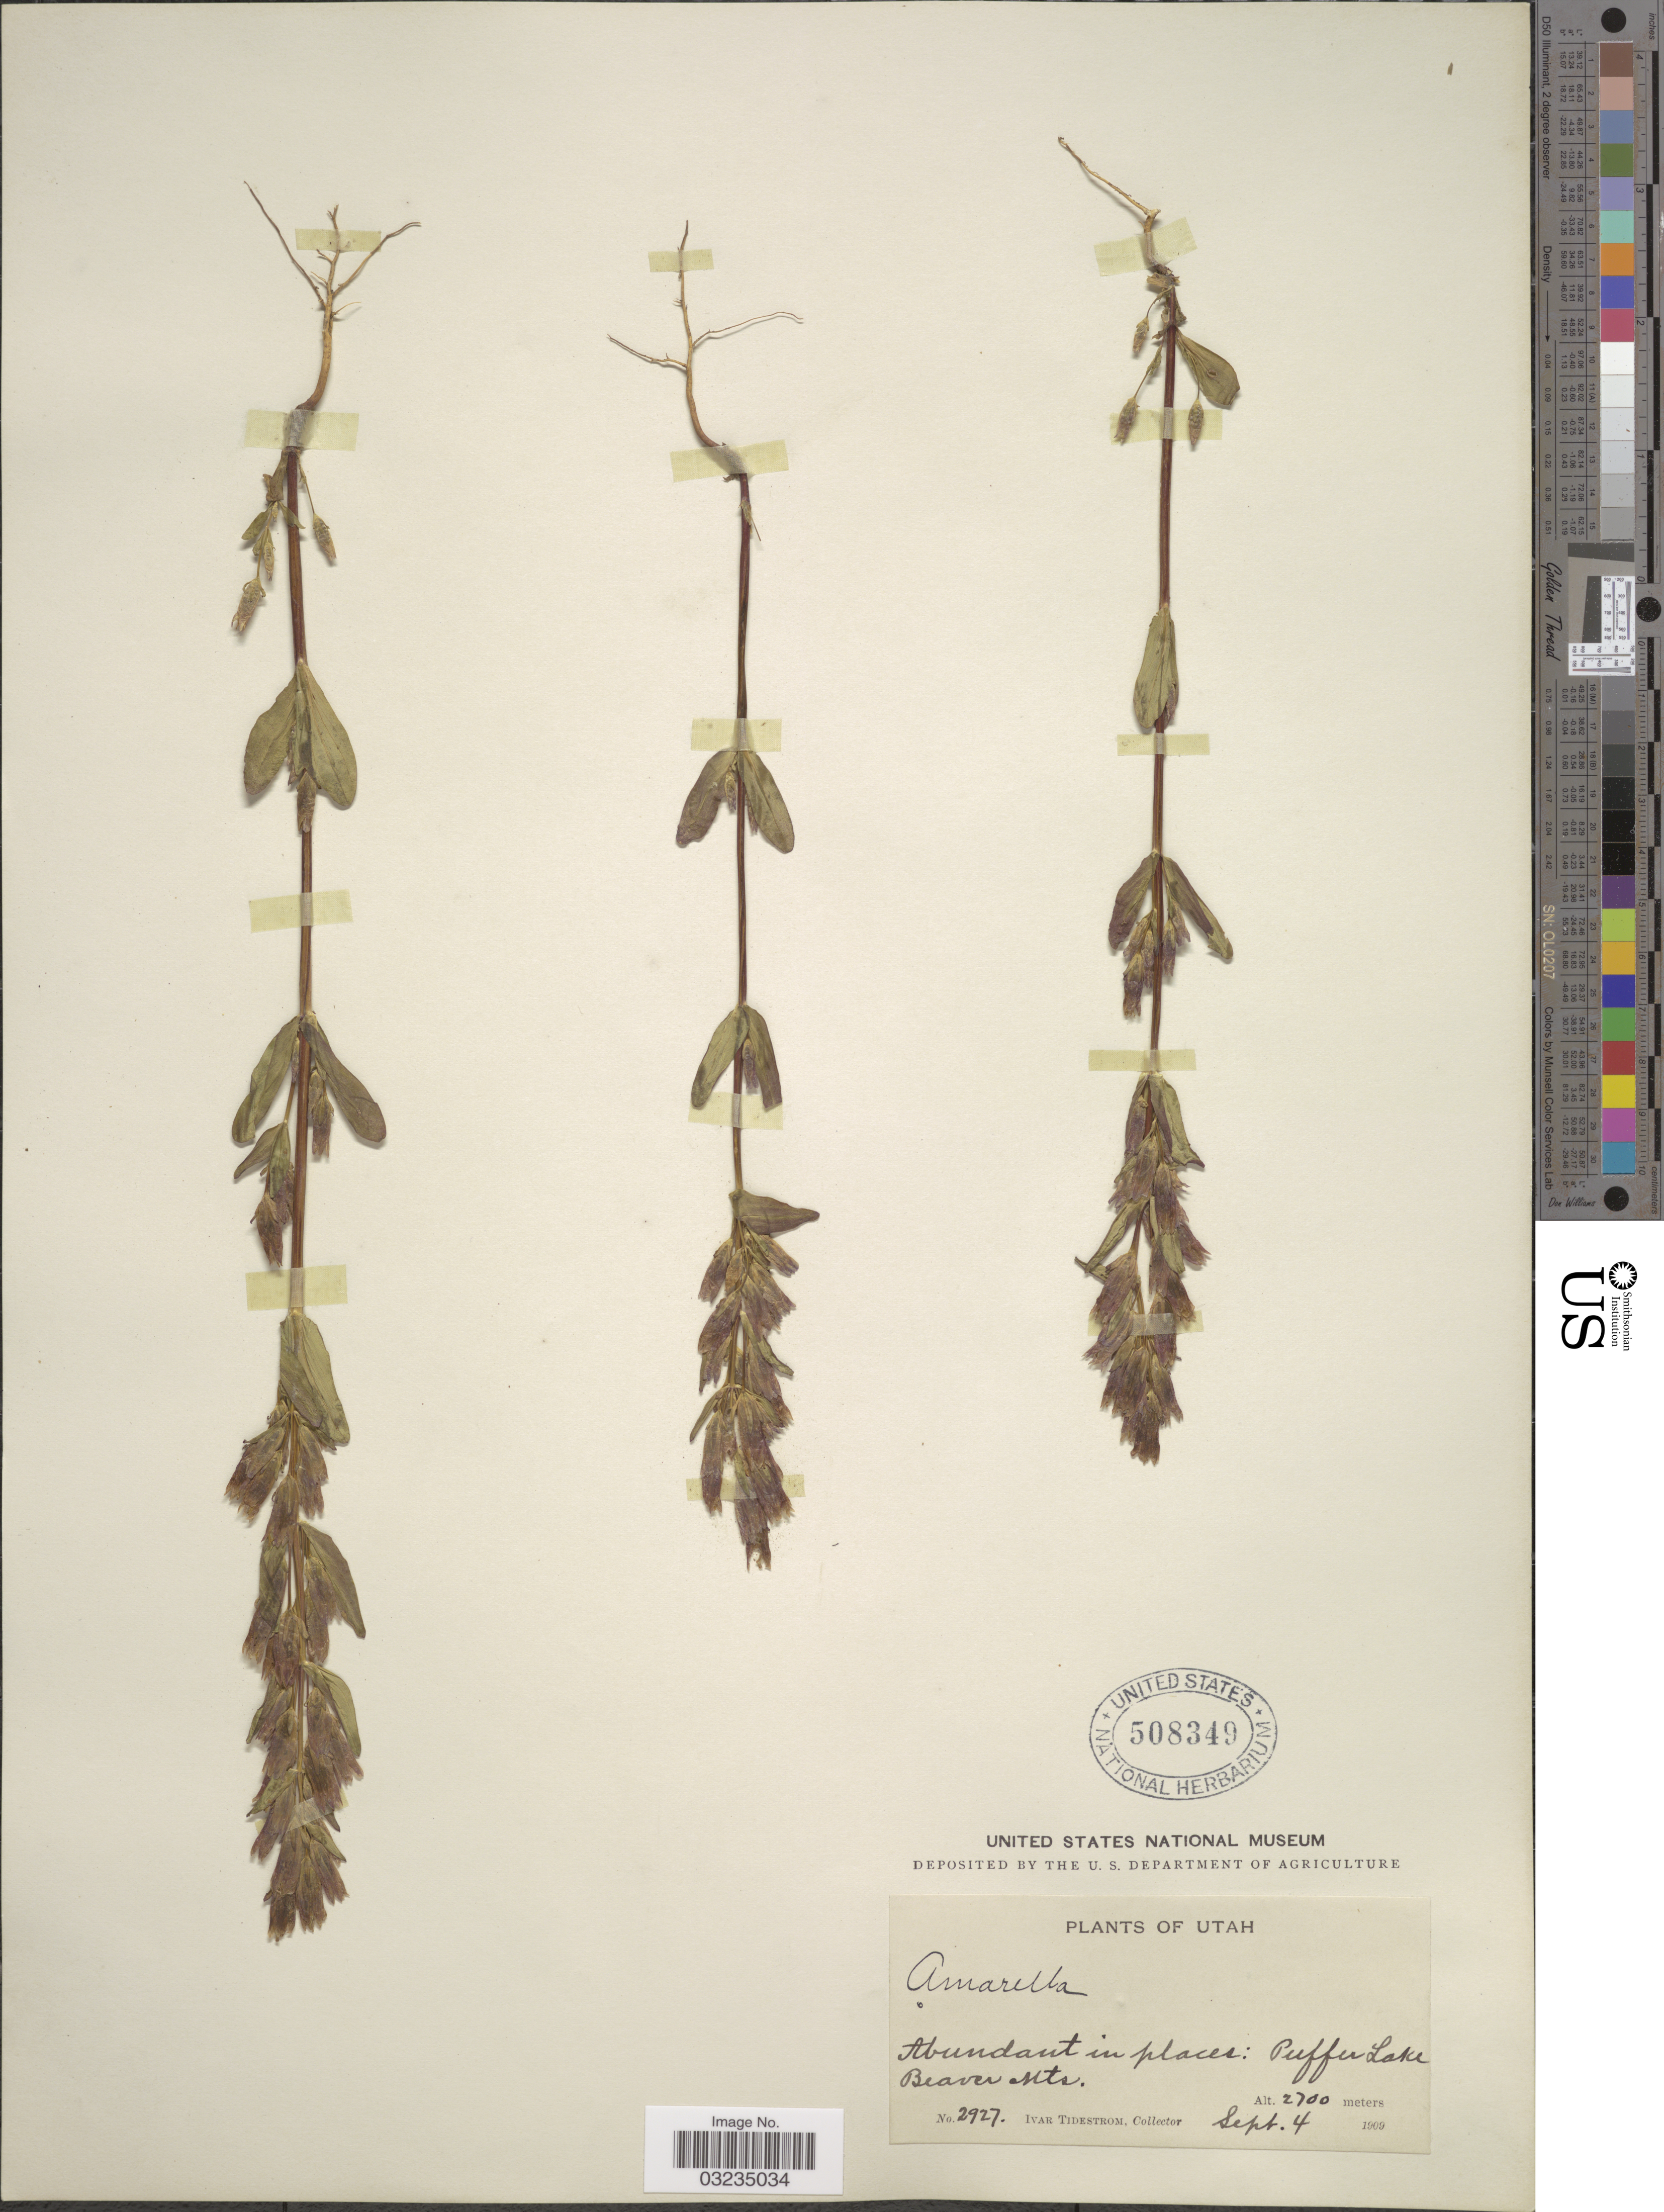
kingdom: Plantae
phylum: Tracheophyta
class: Magnoliopsida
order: Gentianales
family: Gentianaceae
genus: Gentiana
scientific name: Gentiana sp.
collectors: I. F. Tidestrom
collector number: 2927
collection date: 1909-09-04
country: United States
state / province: Utah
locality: Abundant in places: Puffer Lake, Beaver Mts.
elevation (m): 2700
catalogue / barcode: US 508349